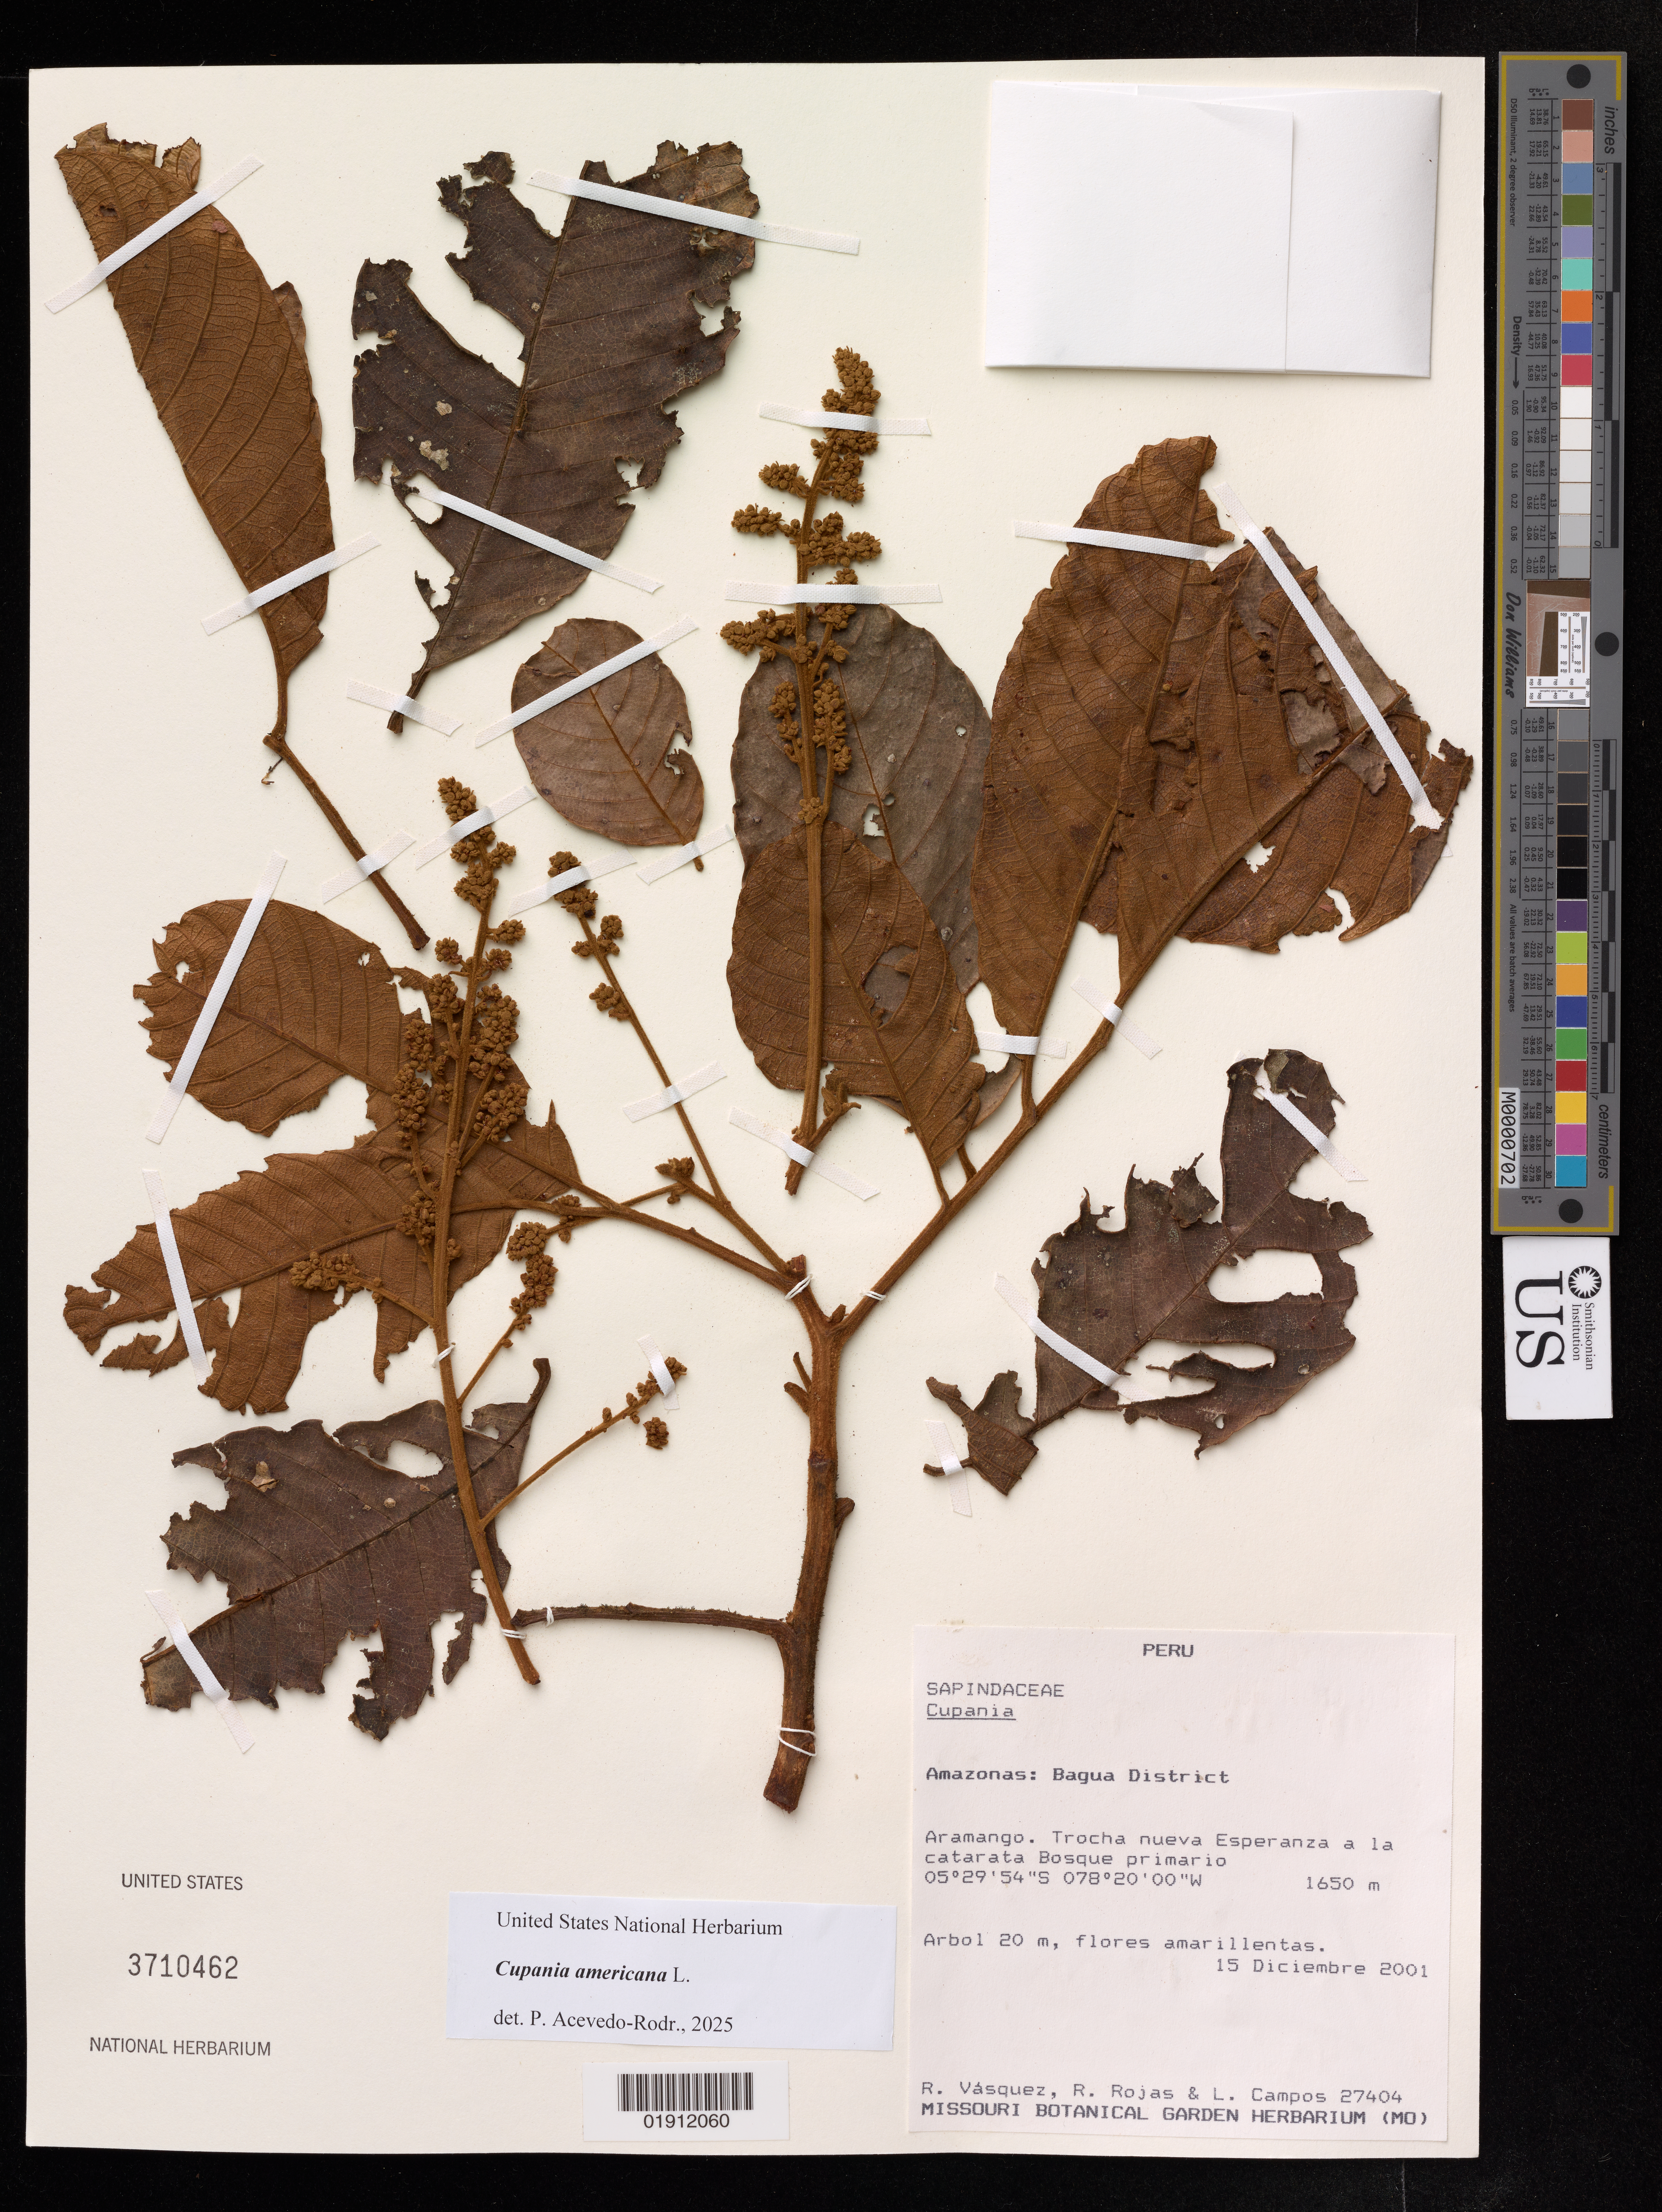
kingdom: Plantae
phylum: Tracheophyta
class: Magnoliopsida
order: Sapindales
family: Sapindaceae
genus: Cupania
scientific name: Cupania americana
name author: L.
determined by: Acevedo-Rodriguez, P., (US), Smithsonian Institution - National Museum of Natural History (UNITED STATES)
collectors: R. Vásquez M., R. Rojas & J. Campos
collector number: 27404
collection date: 2001-12-15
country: Peru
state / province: Amazonas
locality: Bagua District. Aramango. Trocha nueva Esperanza a la catarata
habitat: Bosque primario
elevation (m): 1650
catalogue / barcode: US 3710462